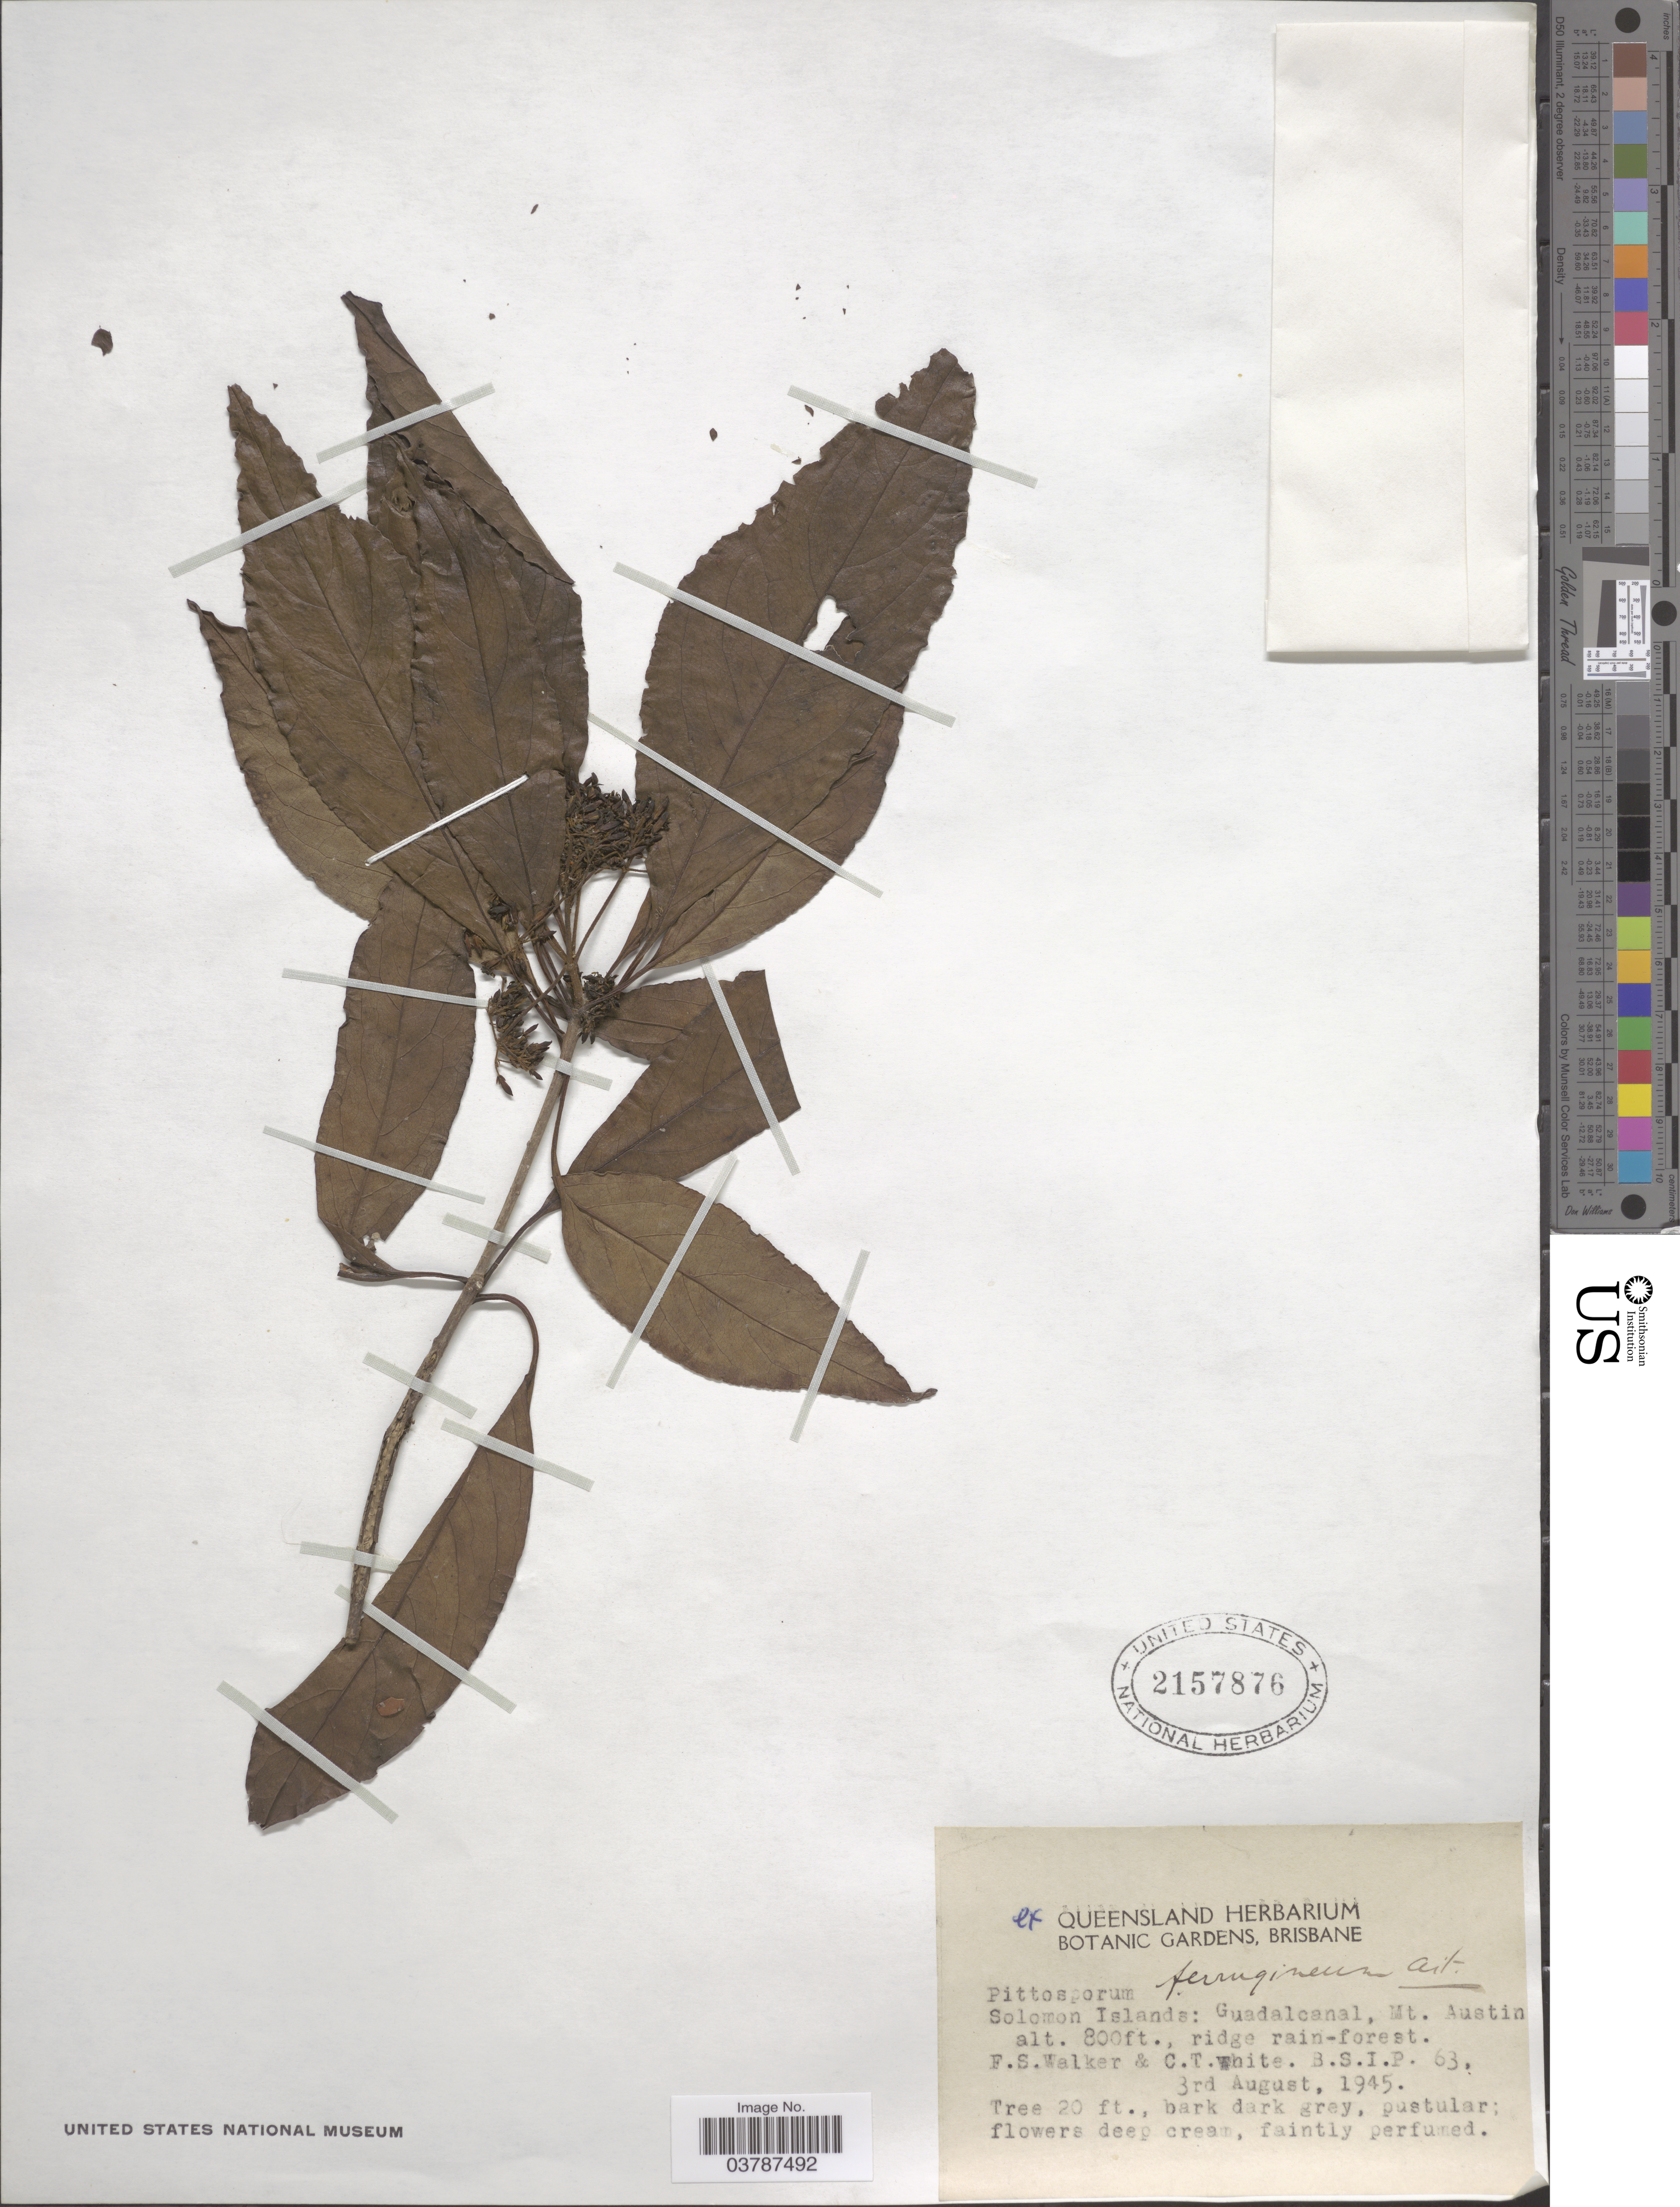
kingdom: Plantae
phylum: Tracheophyta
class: Magnoliopsida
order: Apiales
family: Pittosporaceae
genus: Pittosporum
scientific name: Pittosporum ferrugineum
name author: Dryand. ex Aiton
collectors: F. Walker & C. T. White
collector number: B.S.I.P. 63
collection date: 1945-08-03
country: Solomon Islands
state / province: Solomon Islands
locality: Guadalcanal, Mt. Austin.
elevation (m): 244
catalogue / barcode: US 2157876